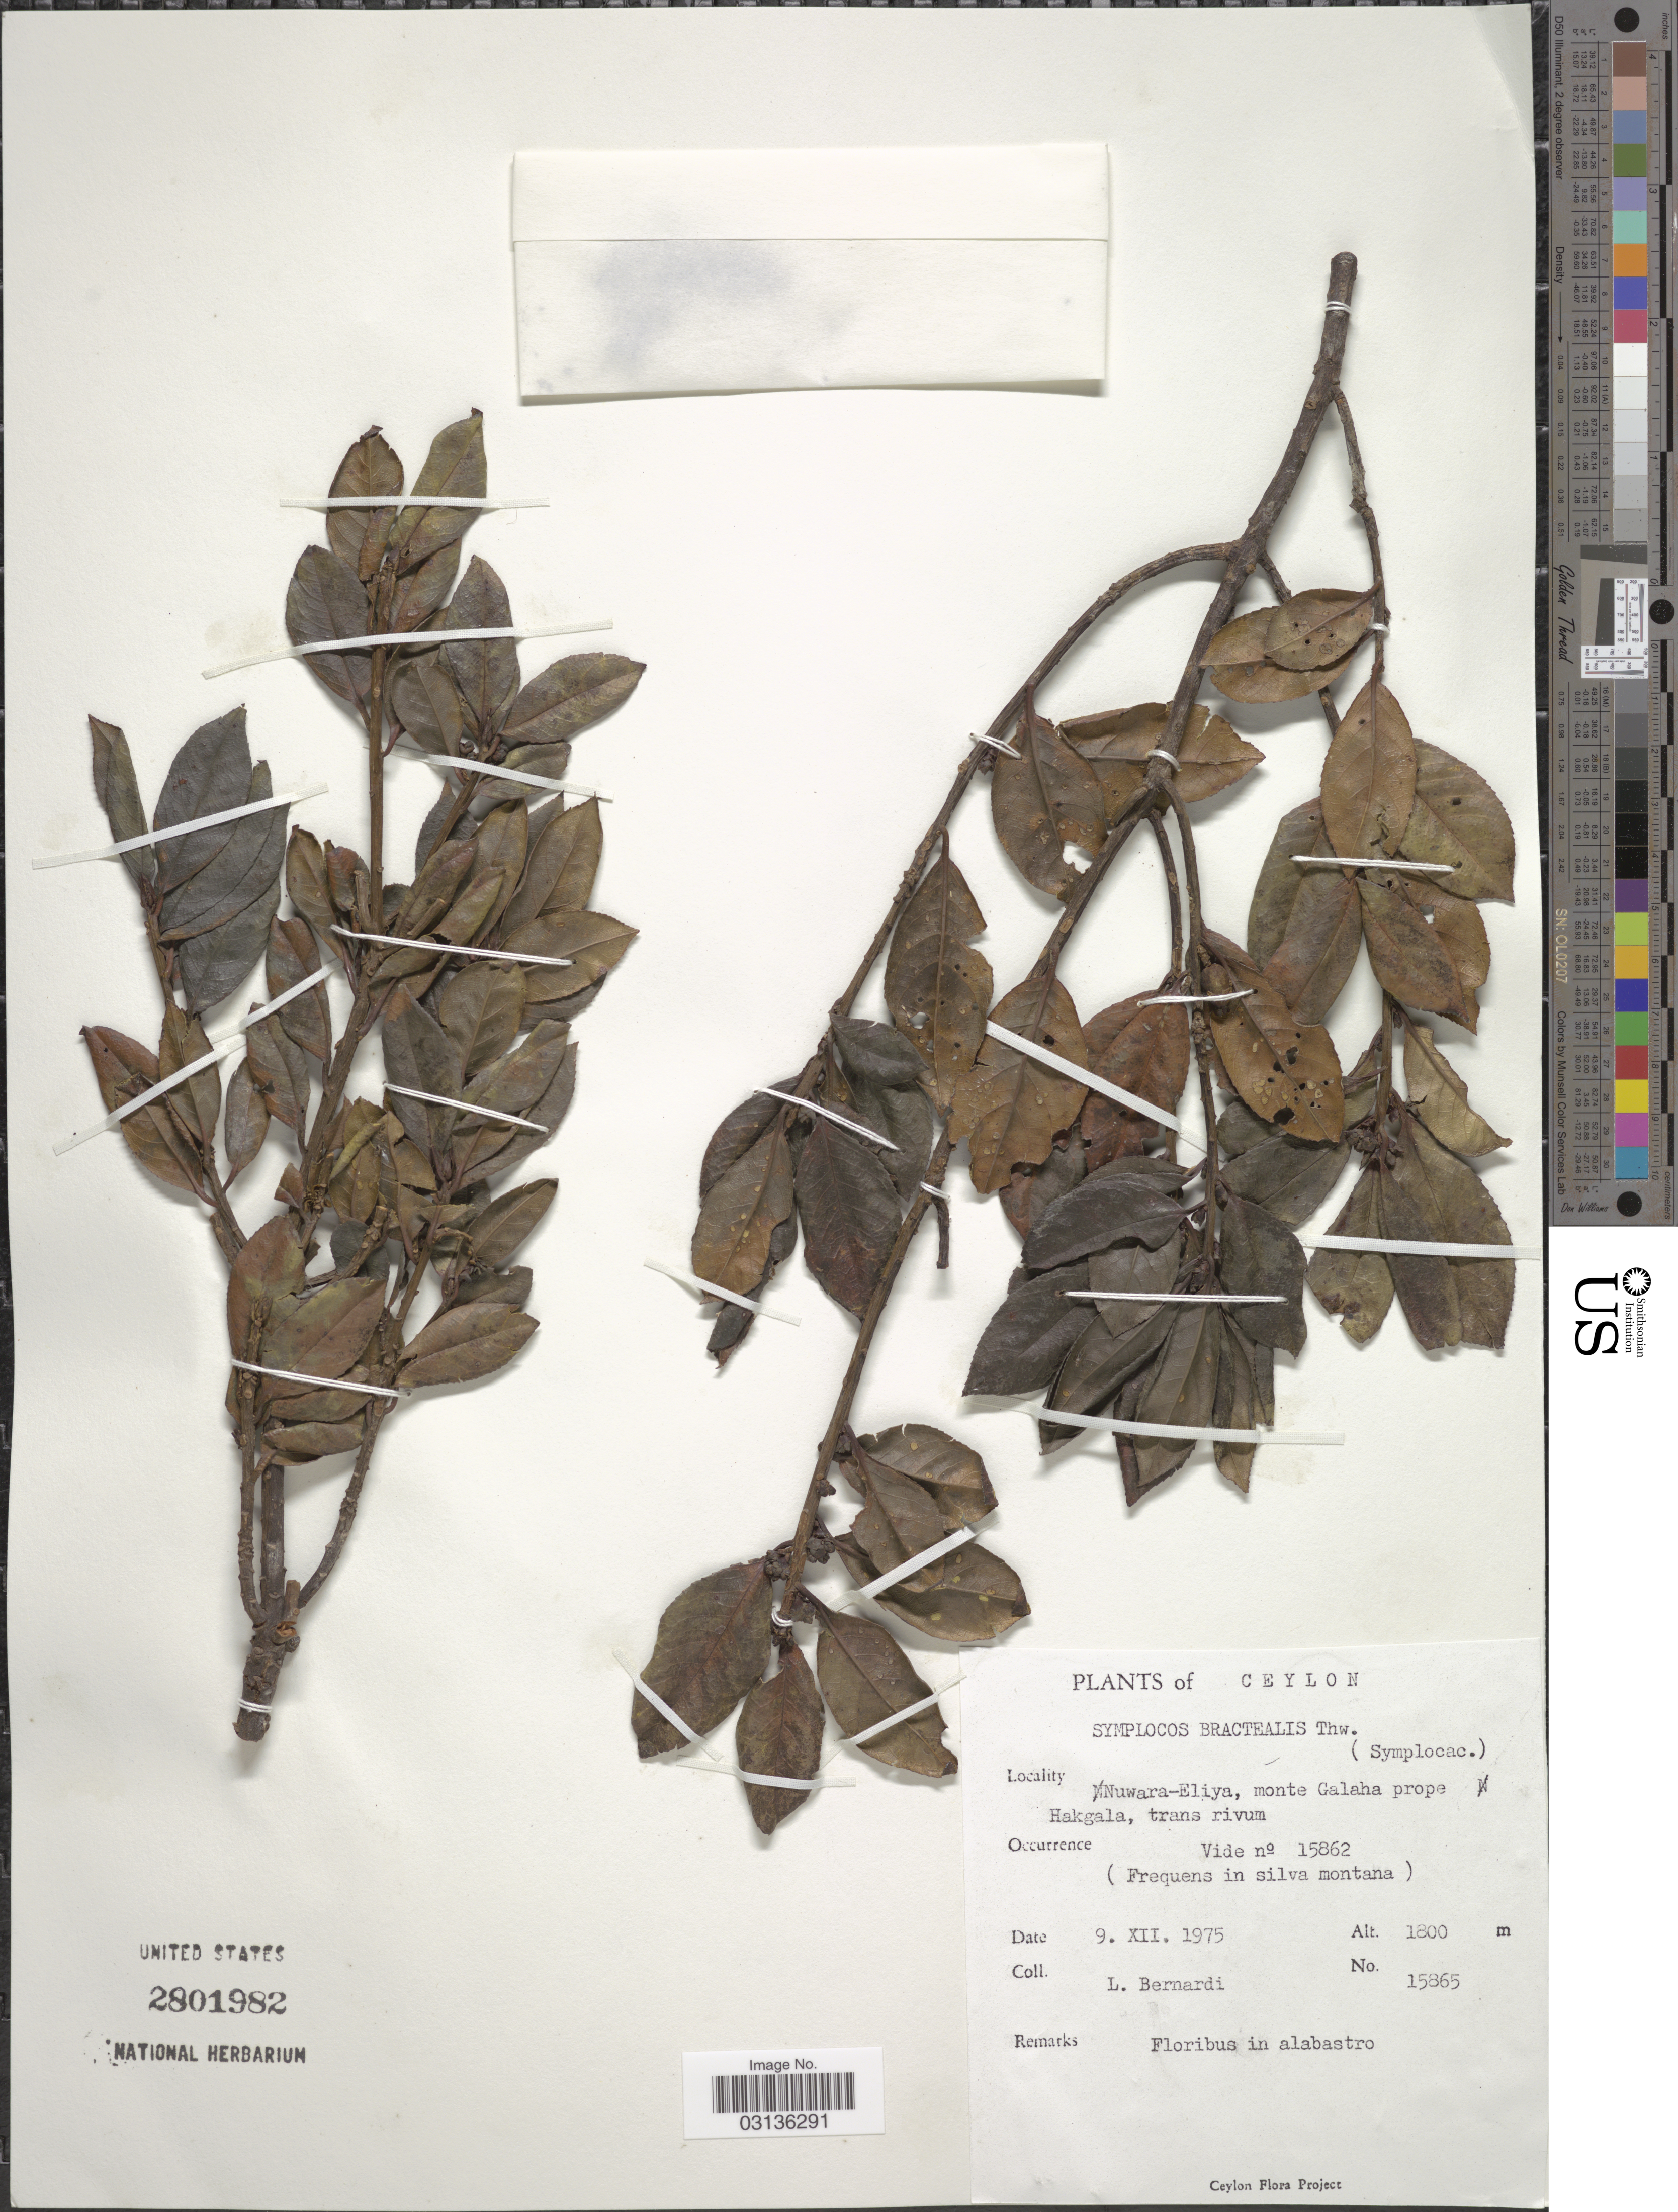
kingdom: Plantae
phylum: Tracheophyta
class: Magnoliopsida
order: Ericales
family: Symplocaceae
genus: Symplocos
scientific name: Symplocos bractealis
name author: Thwaites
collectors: L. Bernardi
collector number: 15865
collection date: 1975-12-09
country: Sri Lanka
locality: Ceylon. Nuwara-Eliya, monte Galaha prope Hakgala, trans rivum.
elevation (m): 1800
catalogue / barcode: US 2801982